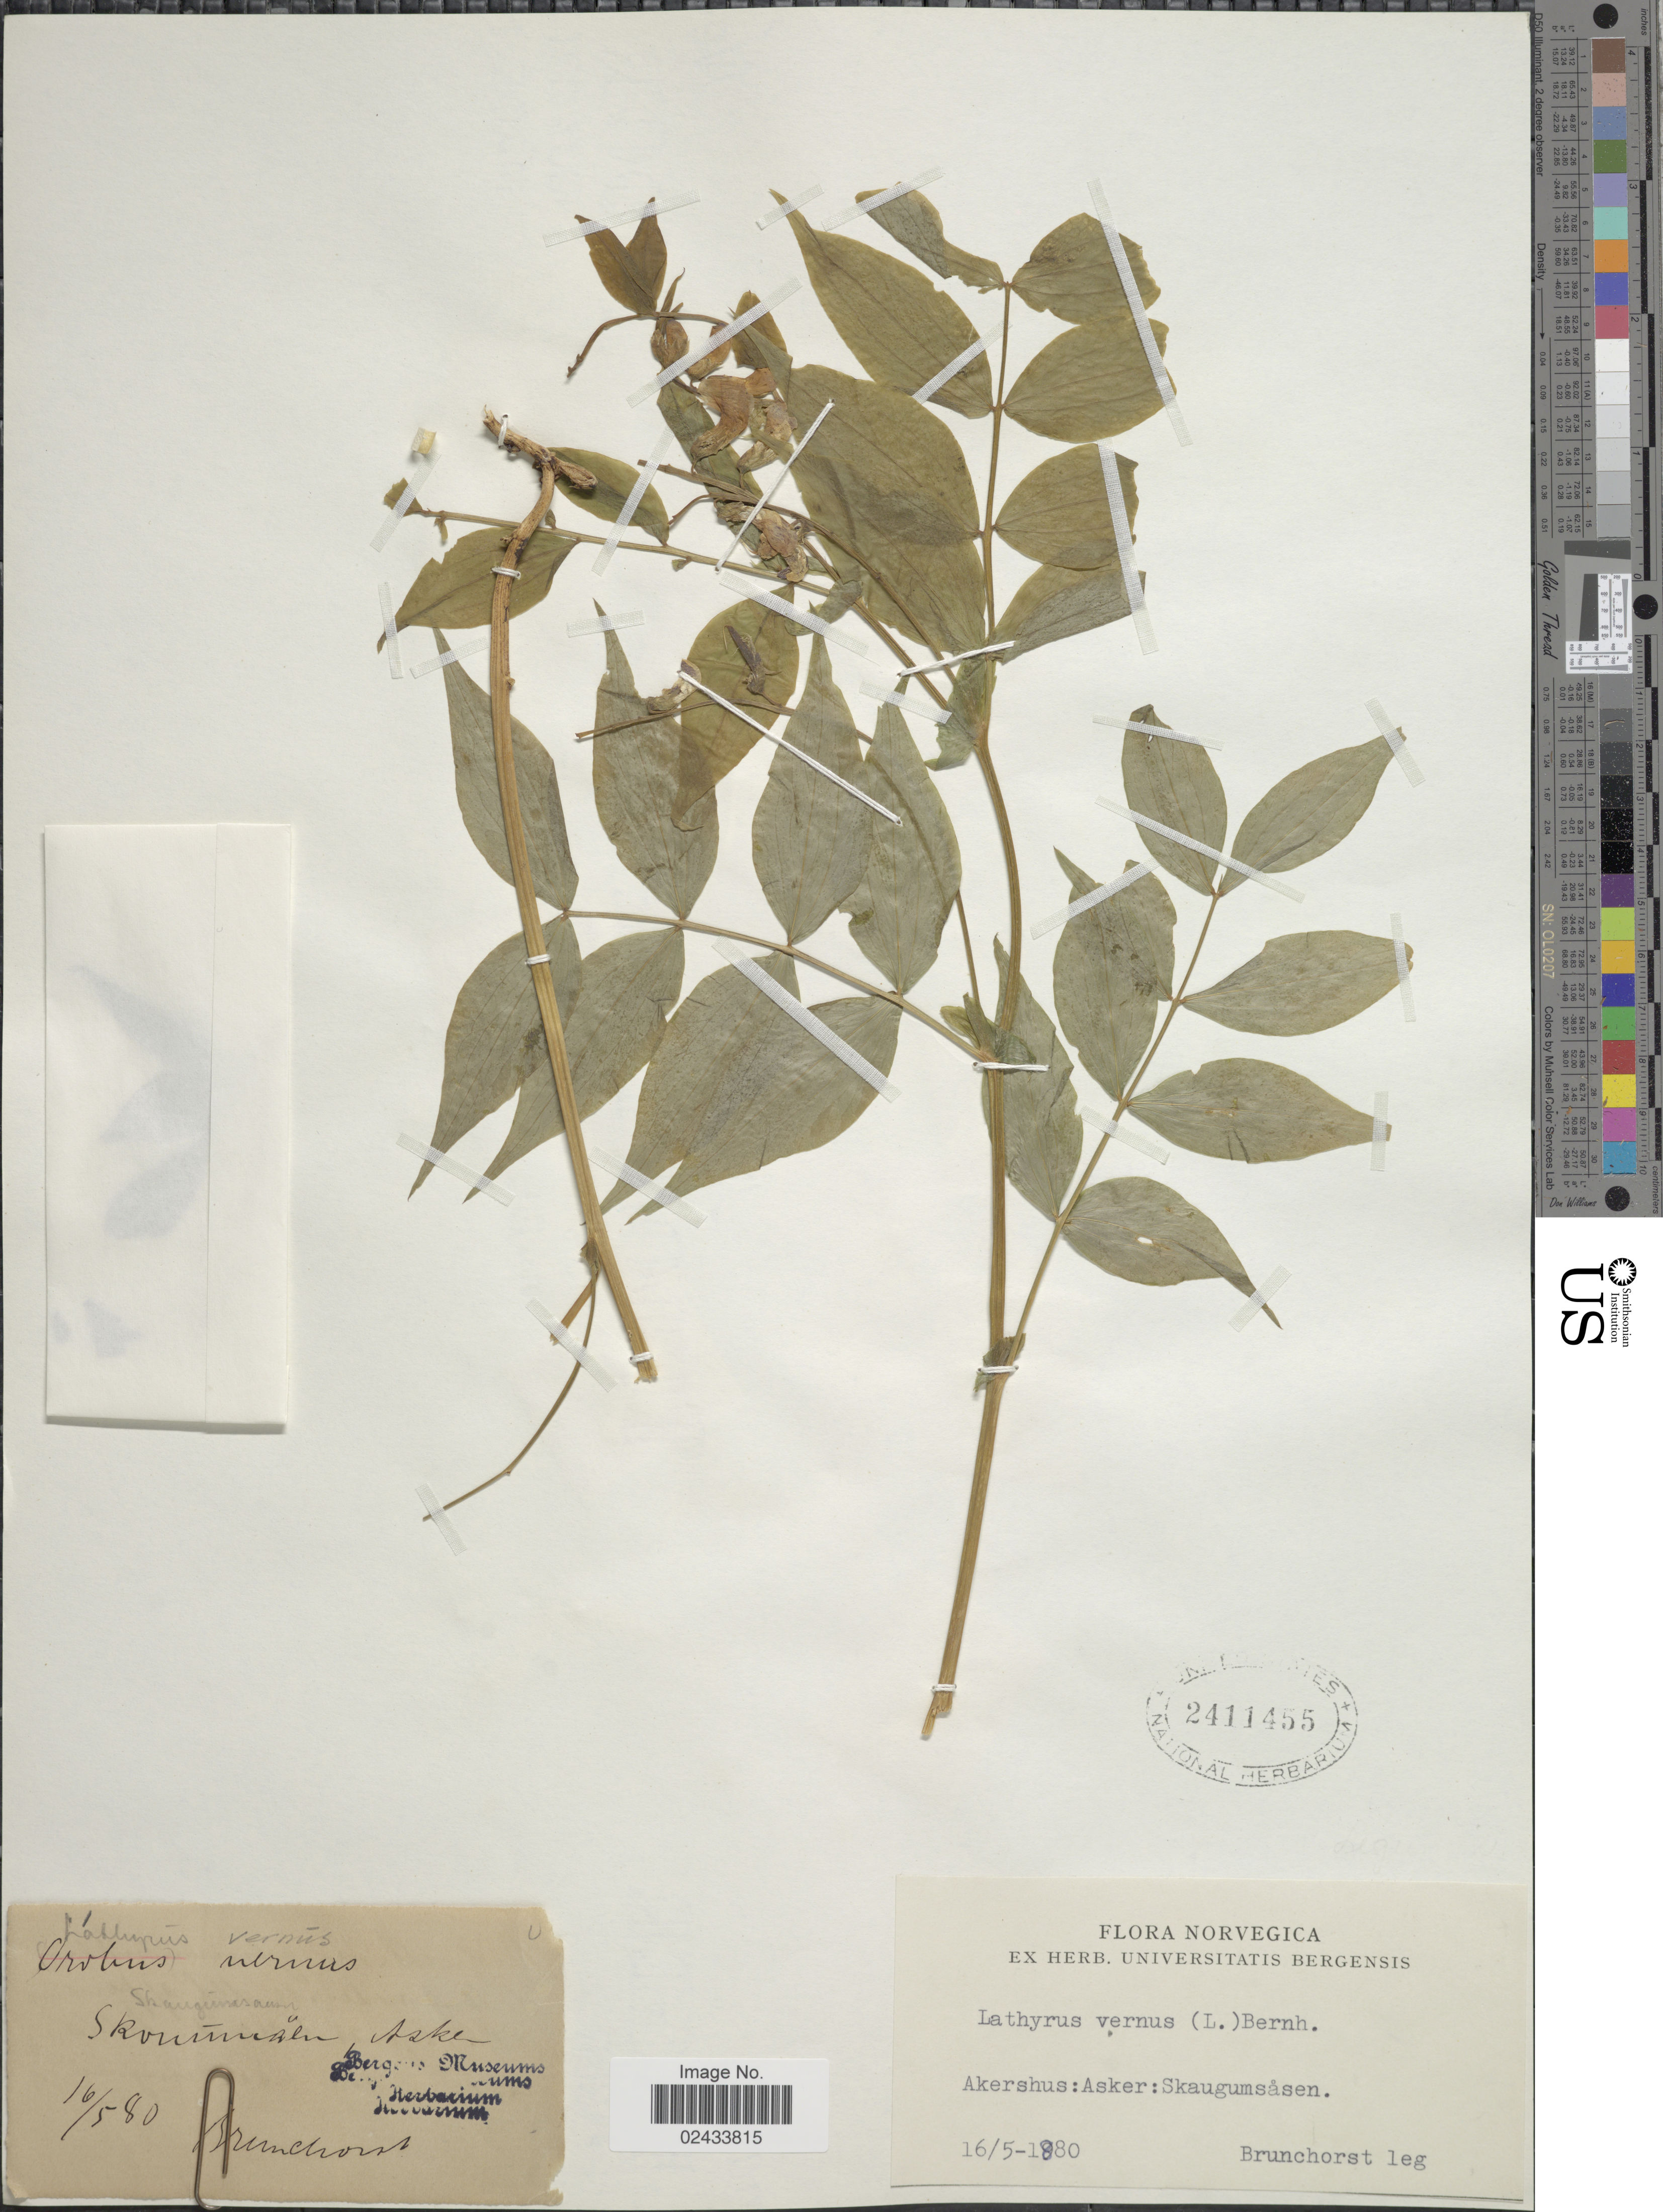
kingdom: Plantae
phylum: Tracheophyta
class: Magnoliopsida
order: Fabales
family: Fabaceae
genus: Lathyrus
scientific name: Lathyrus vernus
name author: (L.) Bernh.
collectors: Brunchorst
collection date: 1880-05-16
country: Norway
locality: Norvegica, Akershus: Asker: Skaugumsasen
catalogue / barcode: US 2411455